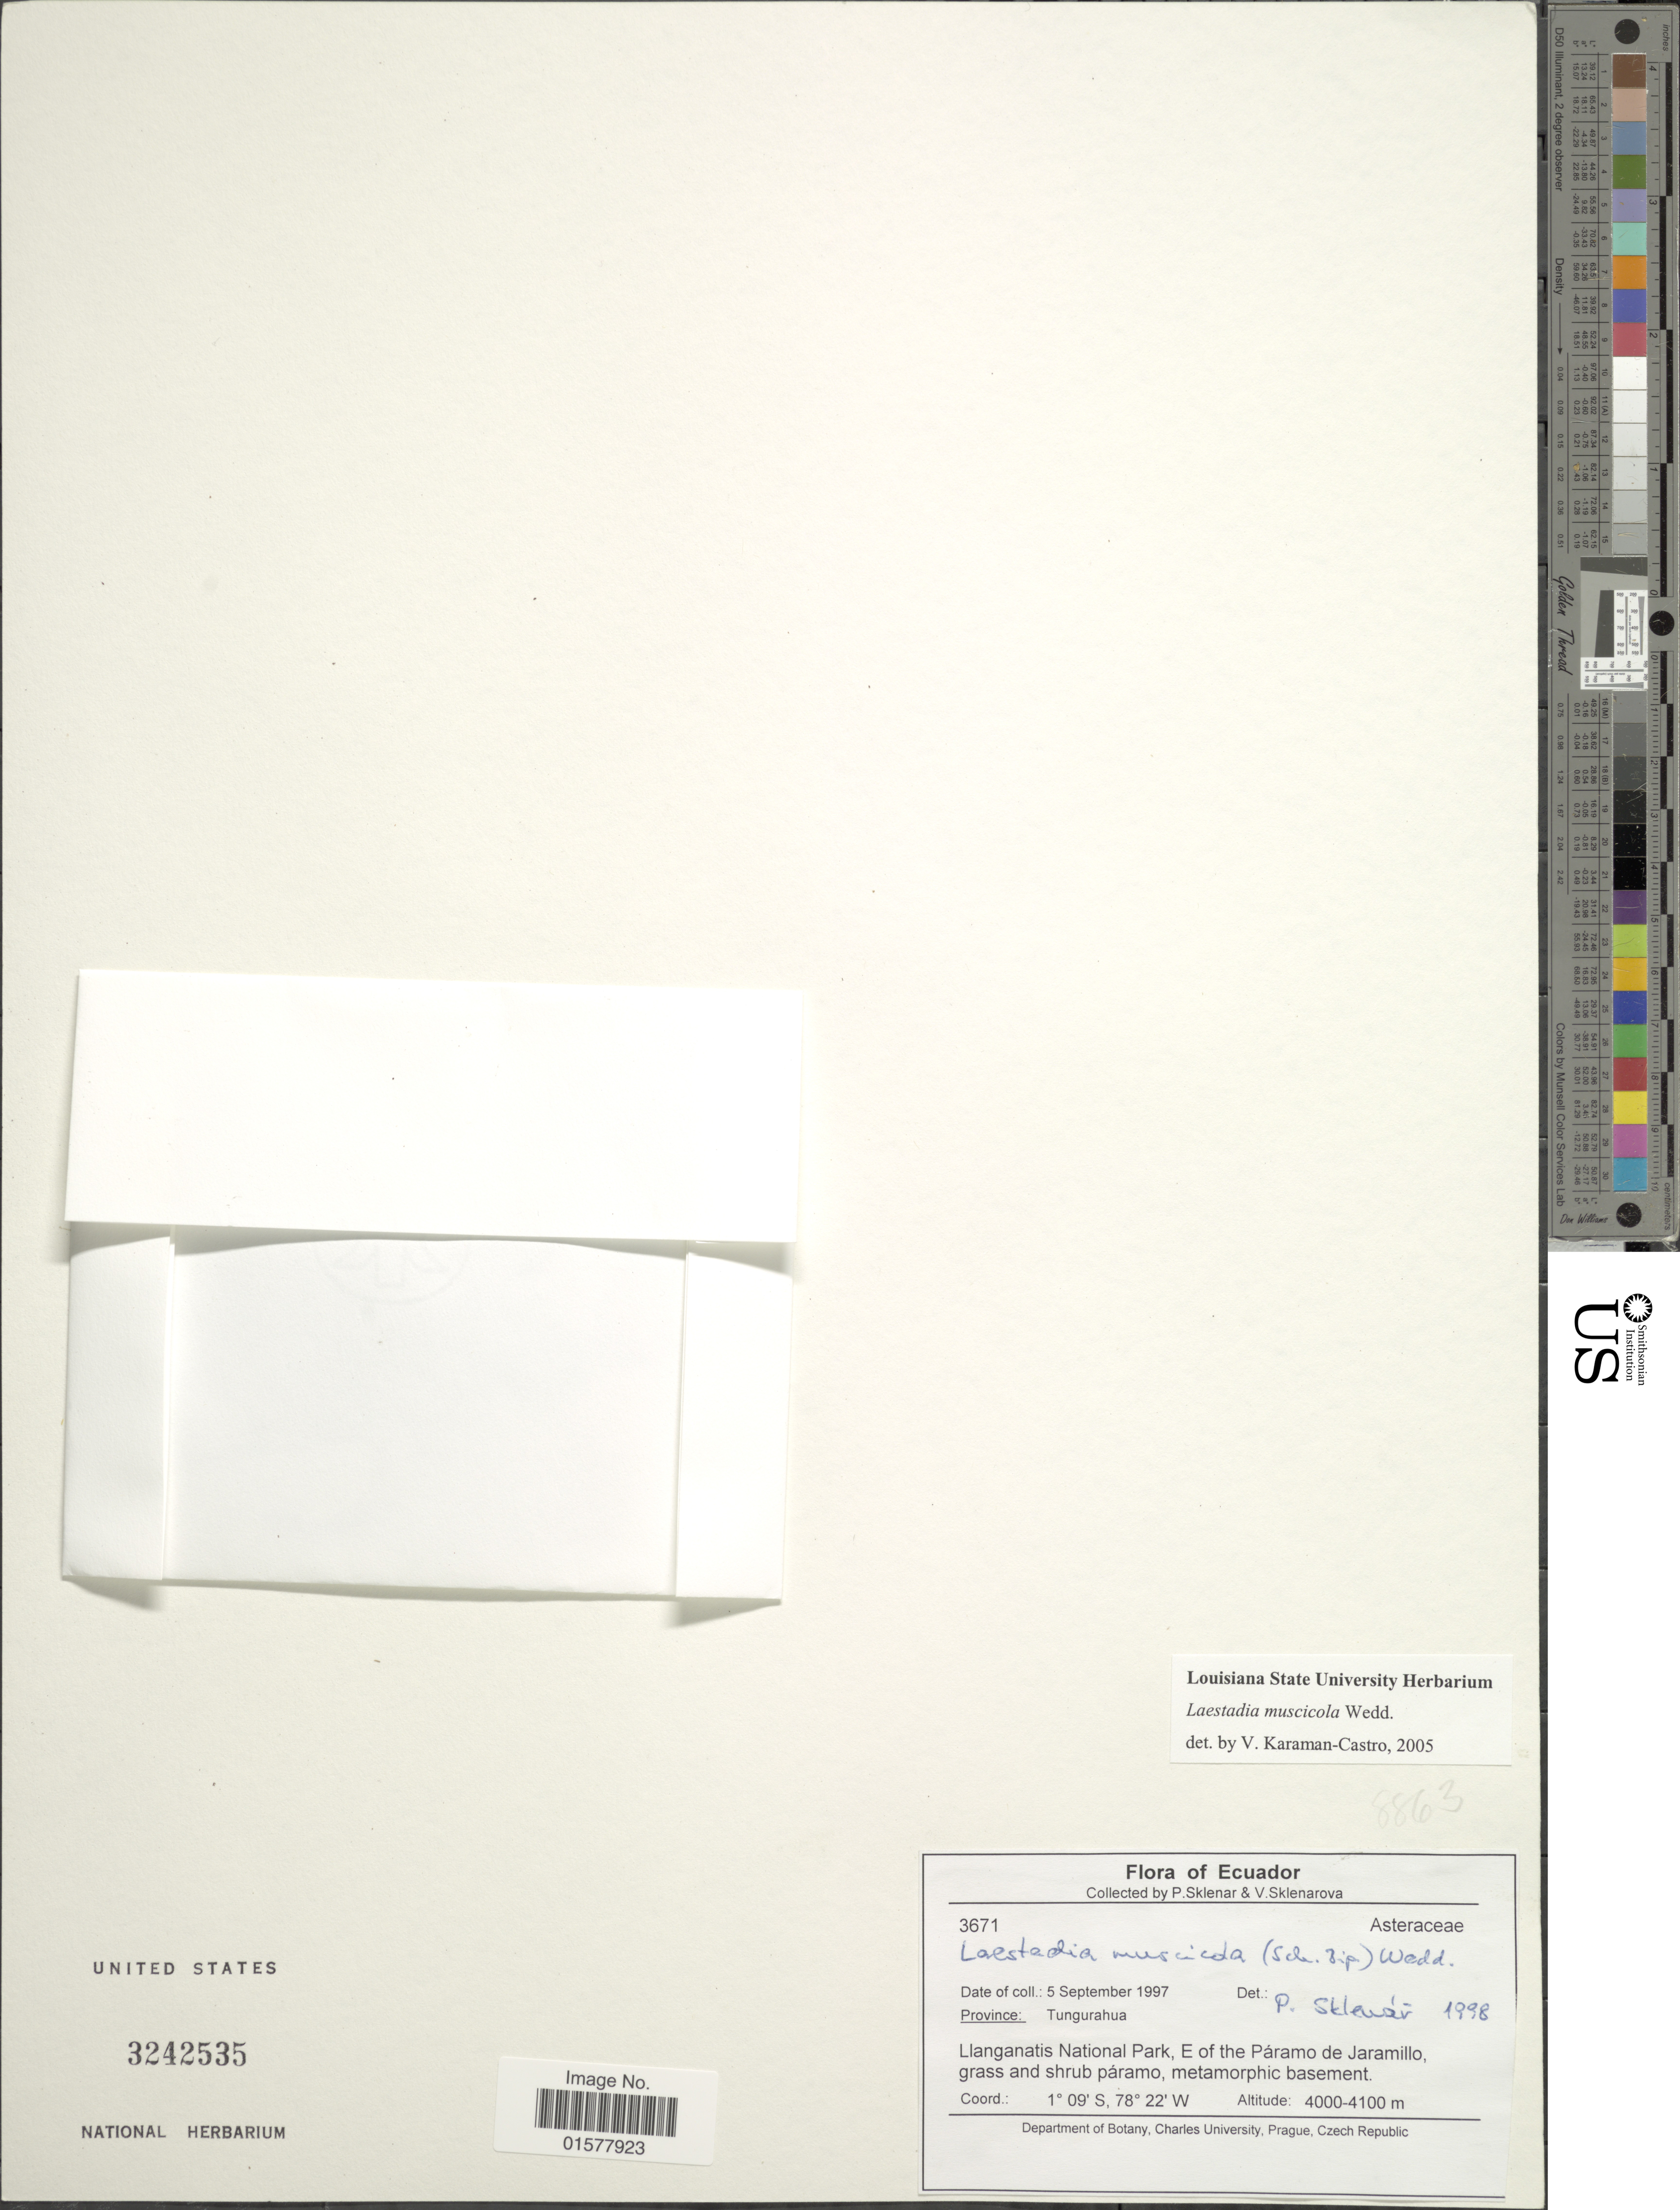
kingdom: Plantae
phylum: Tracheophyta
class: Magnoliopsida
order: Asterales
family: Asteraceae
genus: Laestadia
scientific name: Laestadia muscicola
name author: Wedd.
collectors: P. Sklenár & V. Sklenárová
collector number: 3671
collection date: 1997-09-05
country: Ecuador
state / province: Tungurahua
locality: Province: Tungurahua, Llanganatis National Park, E of the Paramo de Jaramillo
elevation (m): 4000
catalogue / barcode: US 3242535